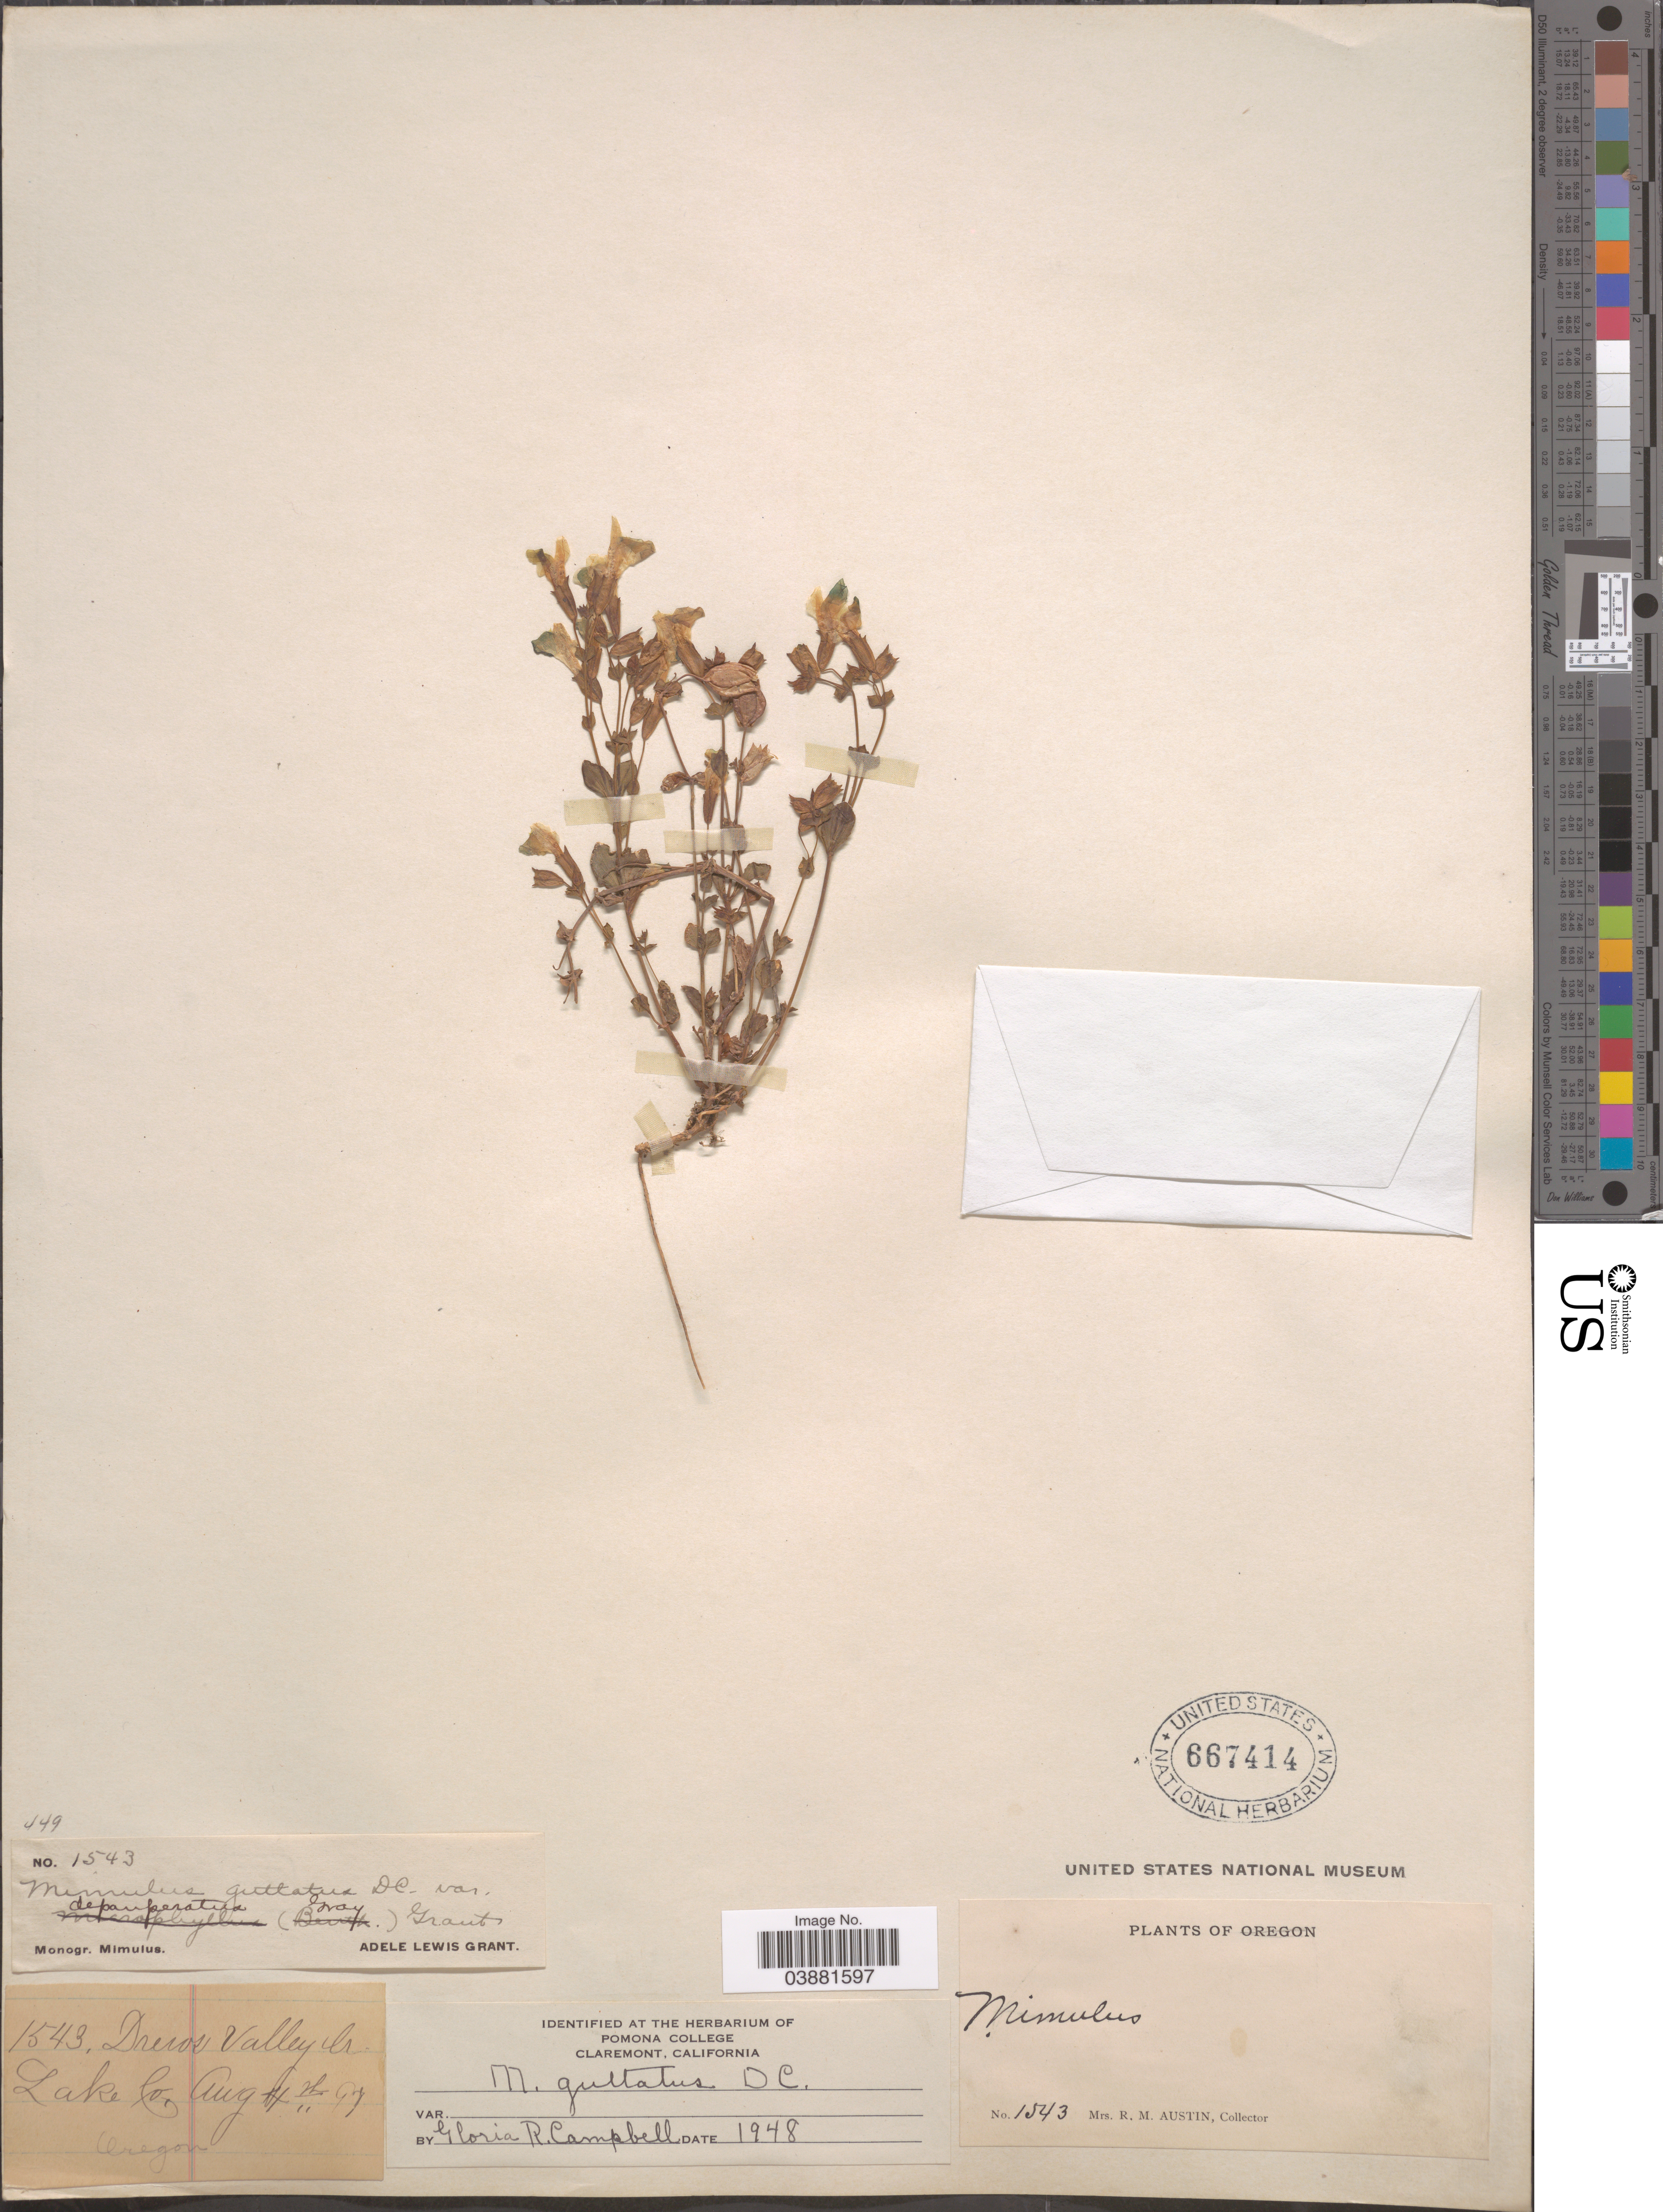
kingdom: Plantae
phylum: Tracheophyta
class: Magnoliopsida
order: Lamiales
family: Phrymaceae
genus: Mimulus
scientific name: Mimulus guttatus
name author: DC.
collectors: R. Austin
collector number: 1543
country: United States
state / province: Oregon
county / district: Lake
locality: Drews Valley Cr. Lake Co.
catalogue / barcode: US 667414